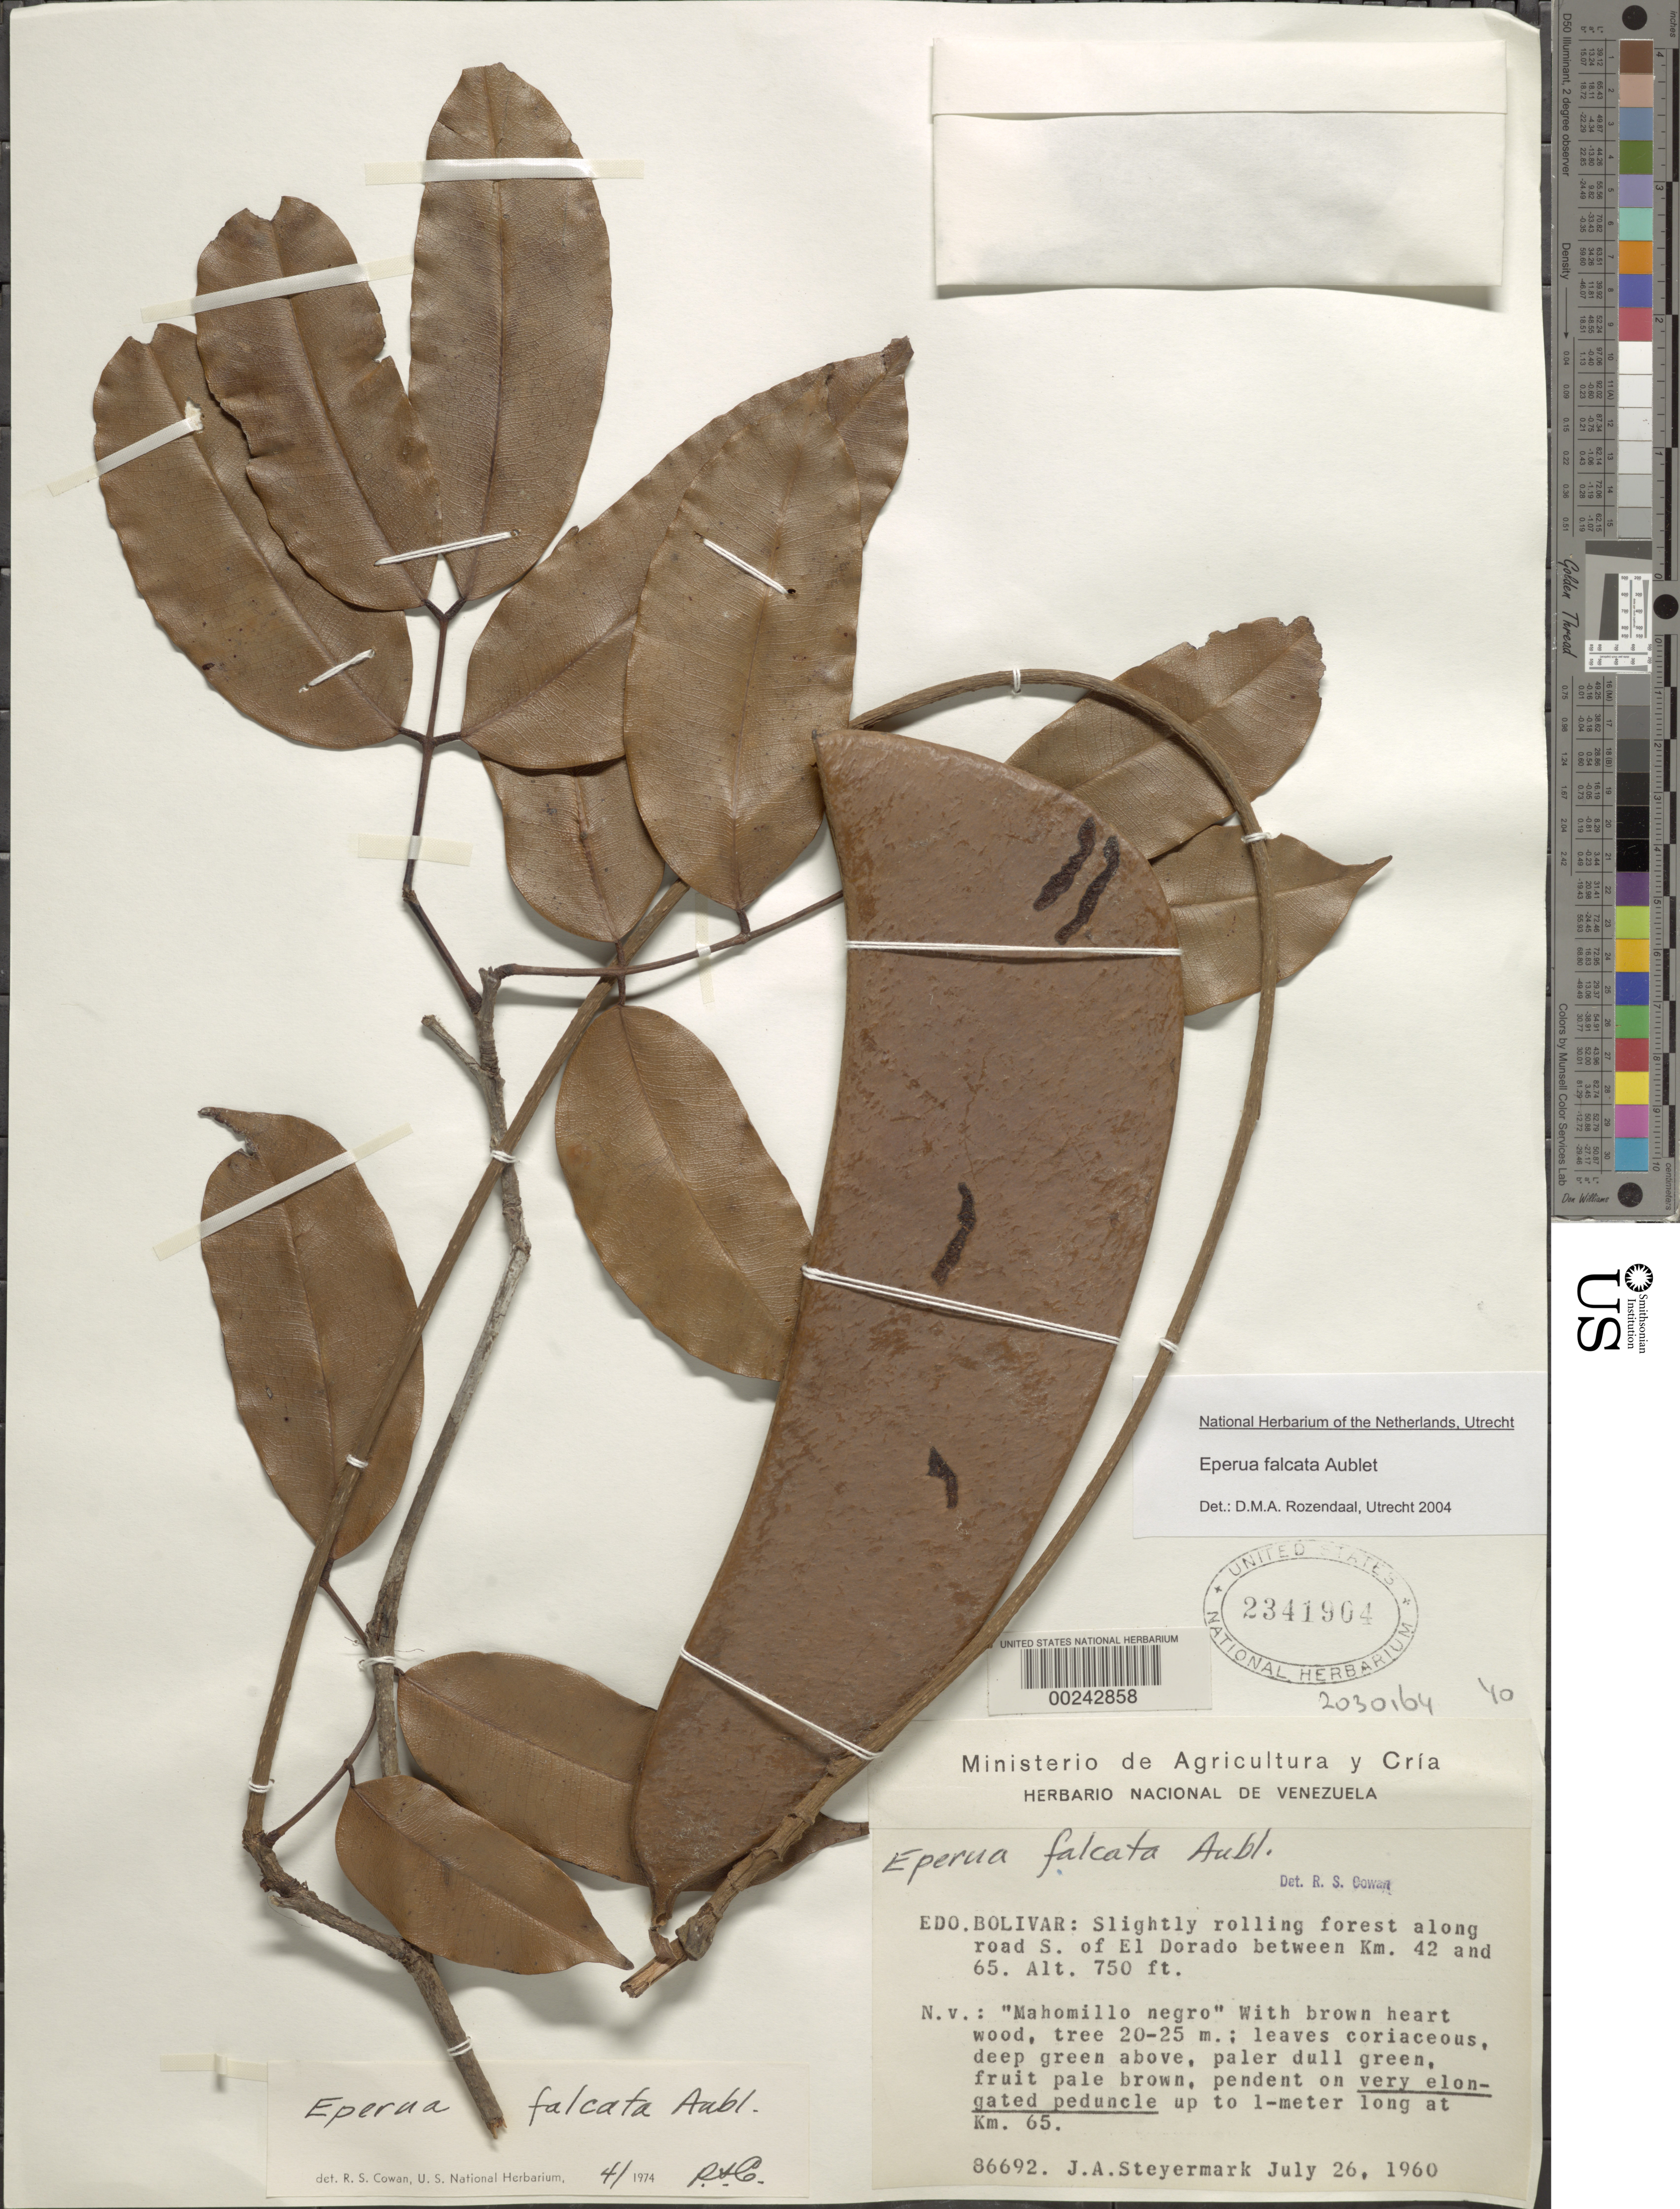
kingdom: Plantae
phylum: Tracheophyta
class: Magnoliopsida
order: Fabales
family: Fabaceae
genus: Eperua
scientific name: Eperua falcata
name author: Aubl.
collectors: J. Steyermark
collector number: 86692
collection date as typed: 26 Jul 1960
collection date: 1960-07-26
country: Venezuela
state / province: Bolivar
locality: Along road s of el dorado at km 65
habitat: Slightly rolling forest along road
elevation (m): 220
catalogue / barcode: US 2341904